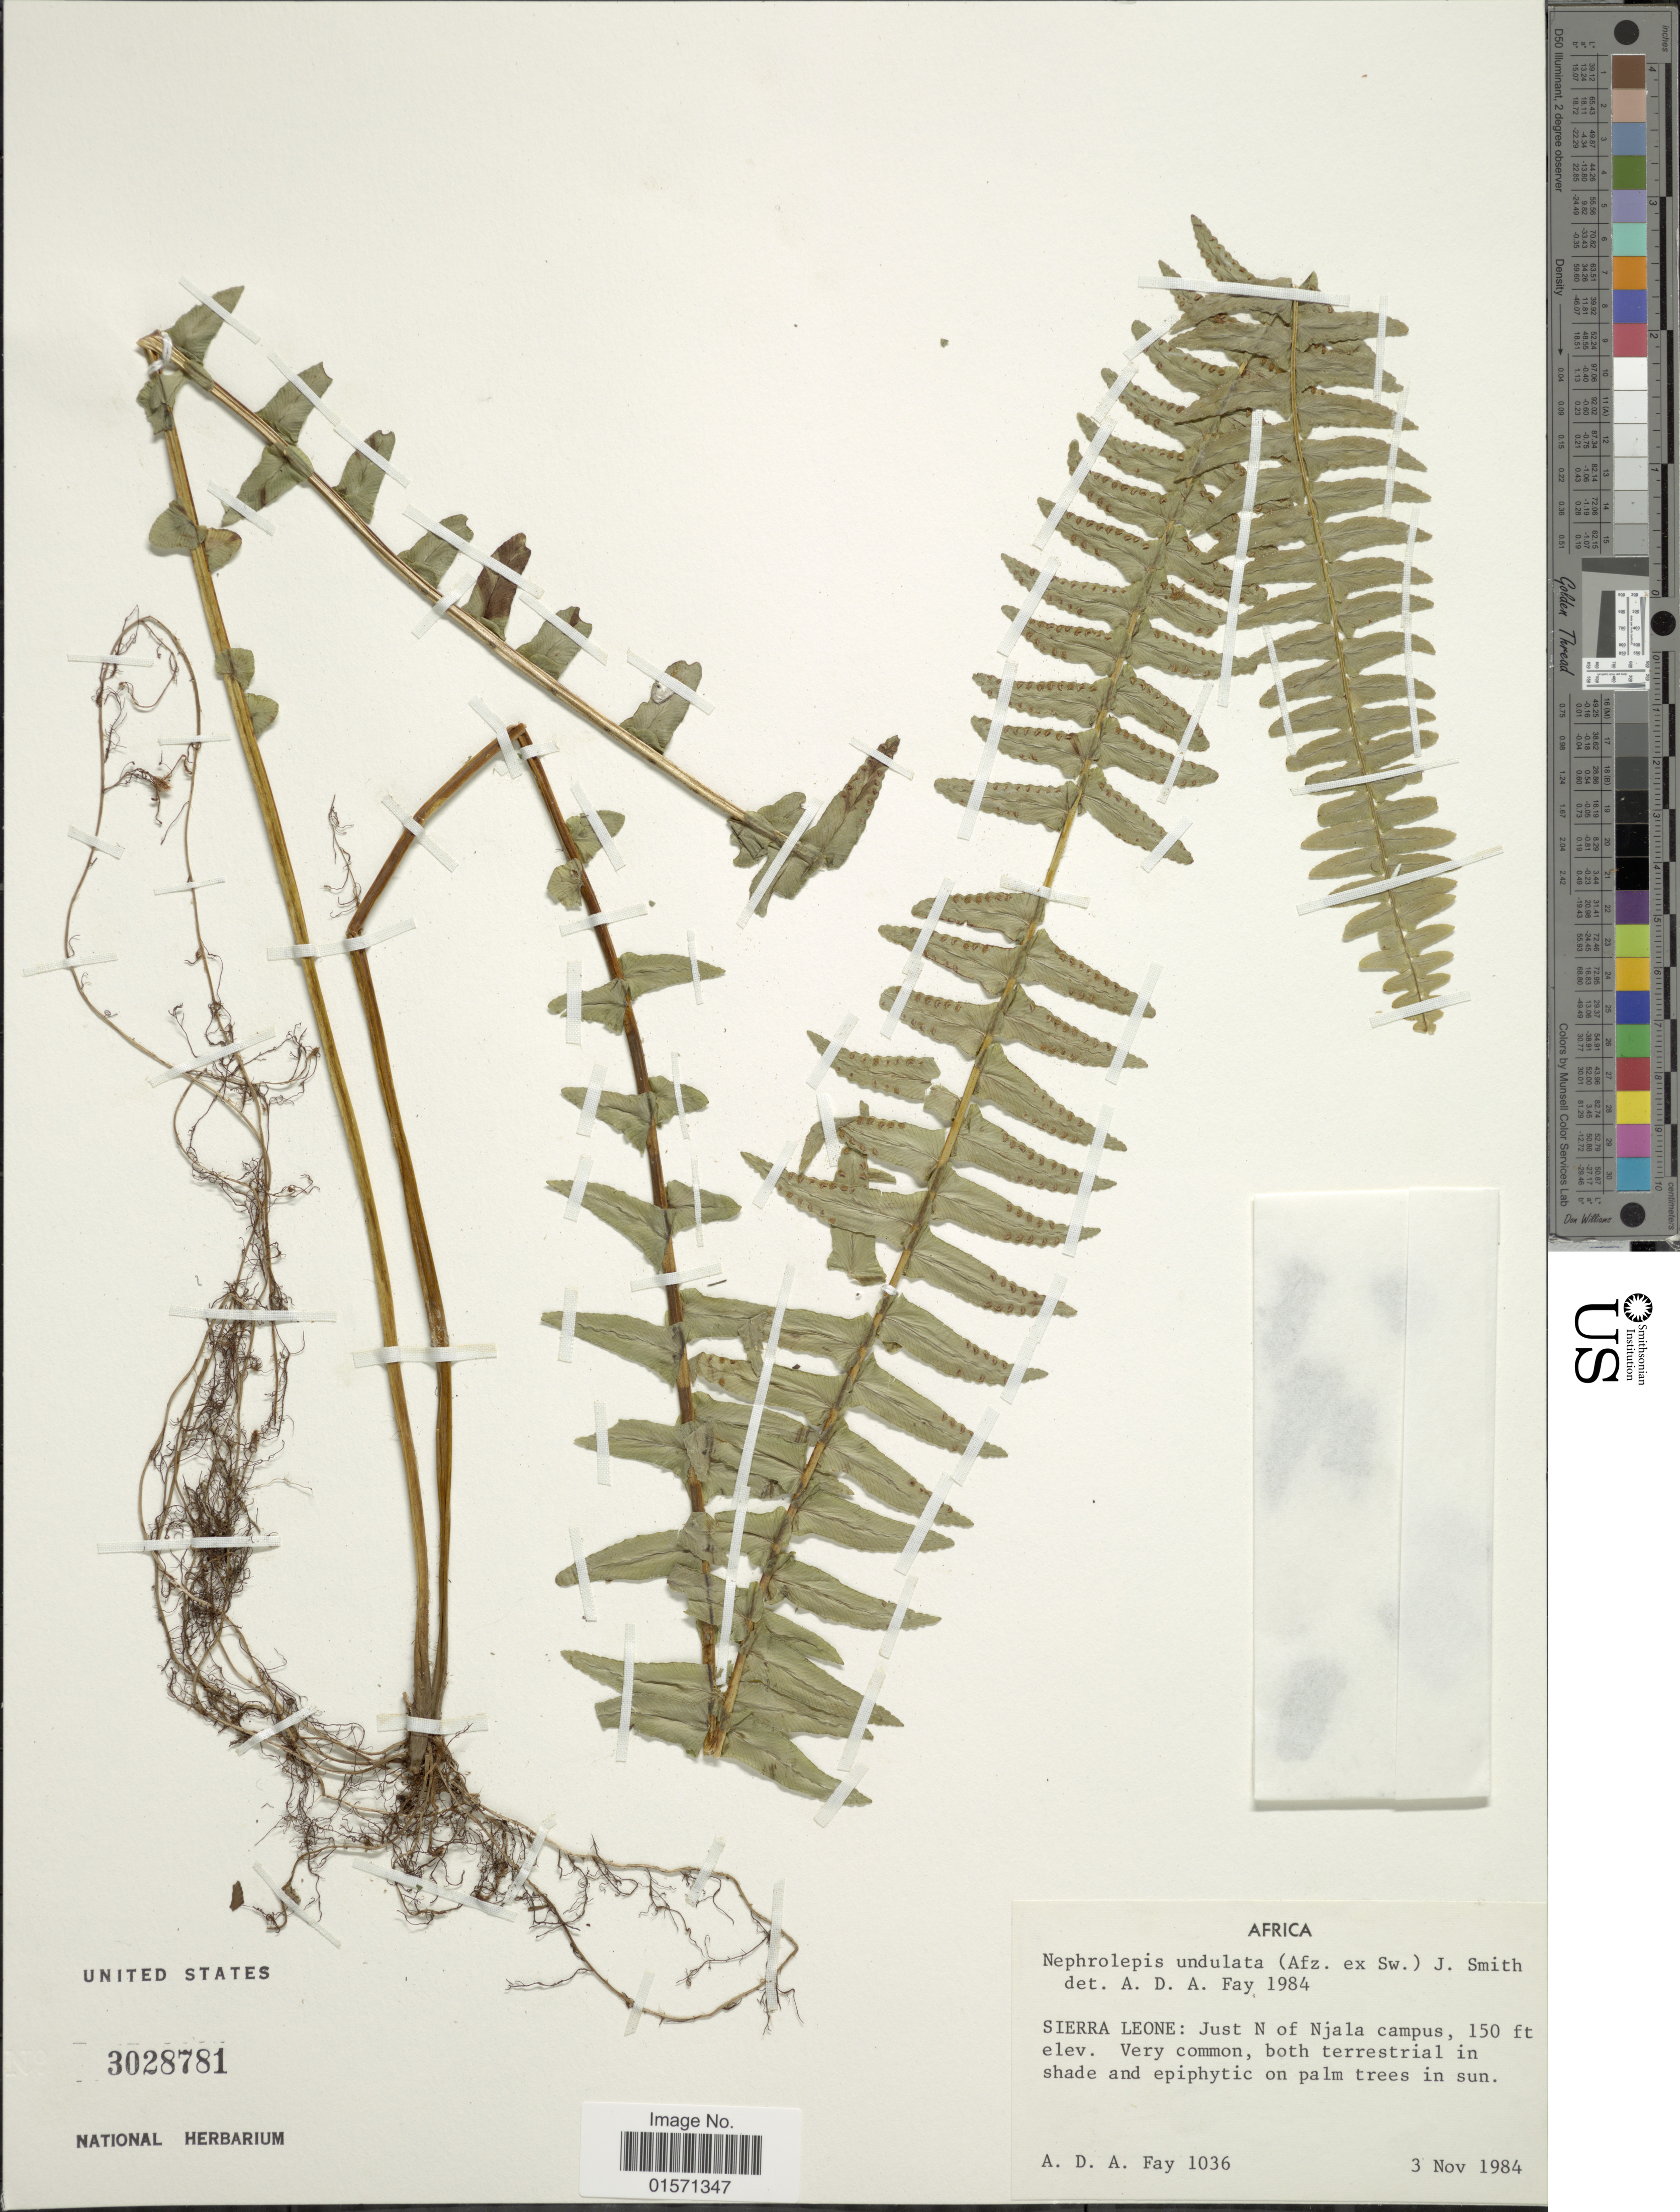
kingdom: Plantae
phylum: Tracheophyta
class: Polypodiopsida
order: Polypodiales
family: Nephrolepidaceae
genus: Nephrolepis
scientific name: Nephrolepis undulata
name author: J. Sm.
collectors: A. Fay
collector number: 1036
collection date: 1984-11-03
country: Sierra Leone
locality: Just N of Njala campus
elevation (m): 46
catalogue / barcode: US 3028781